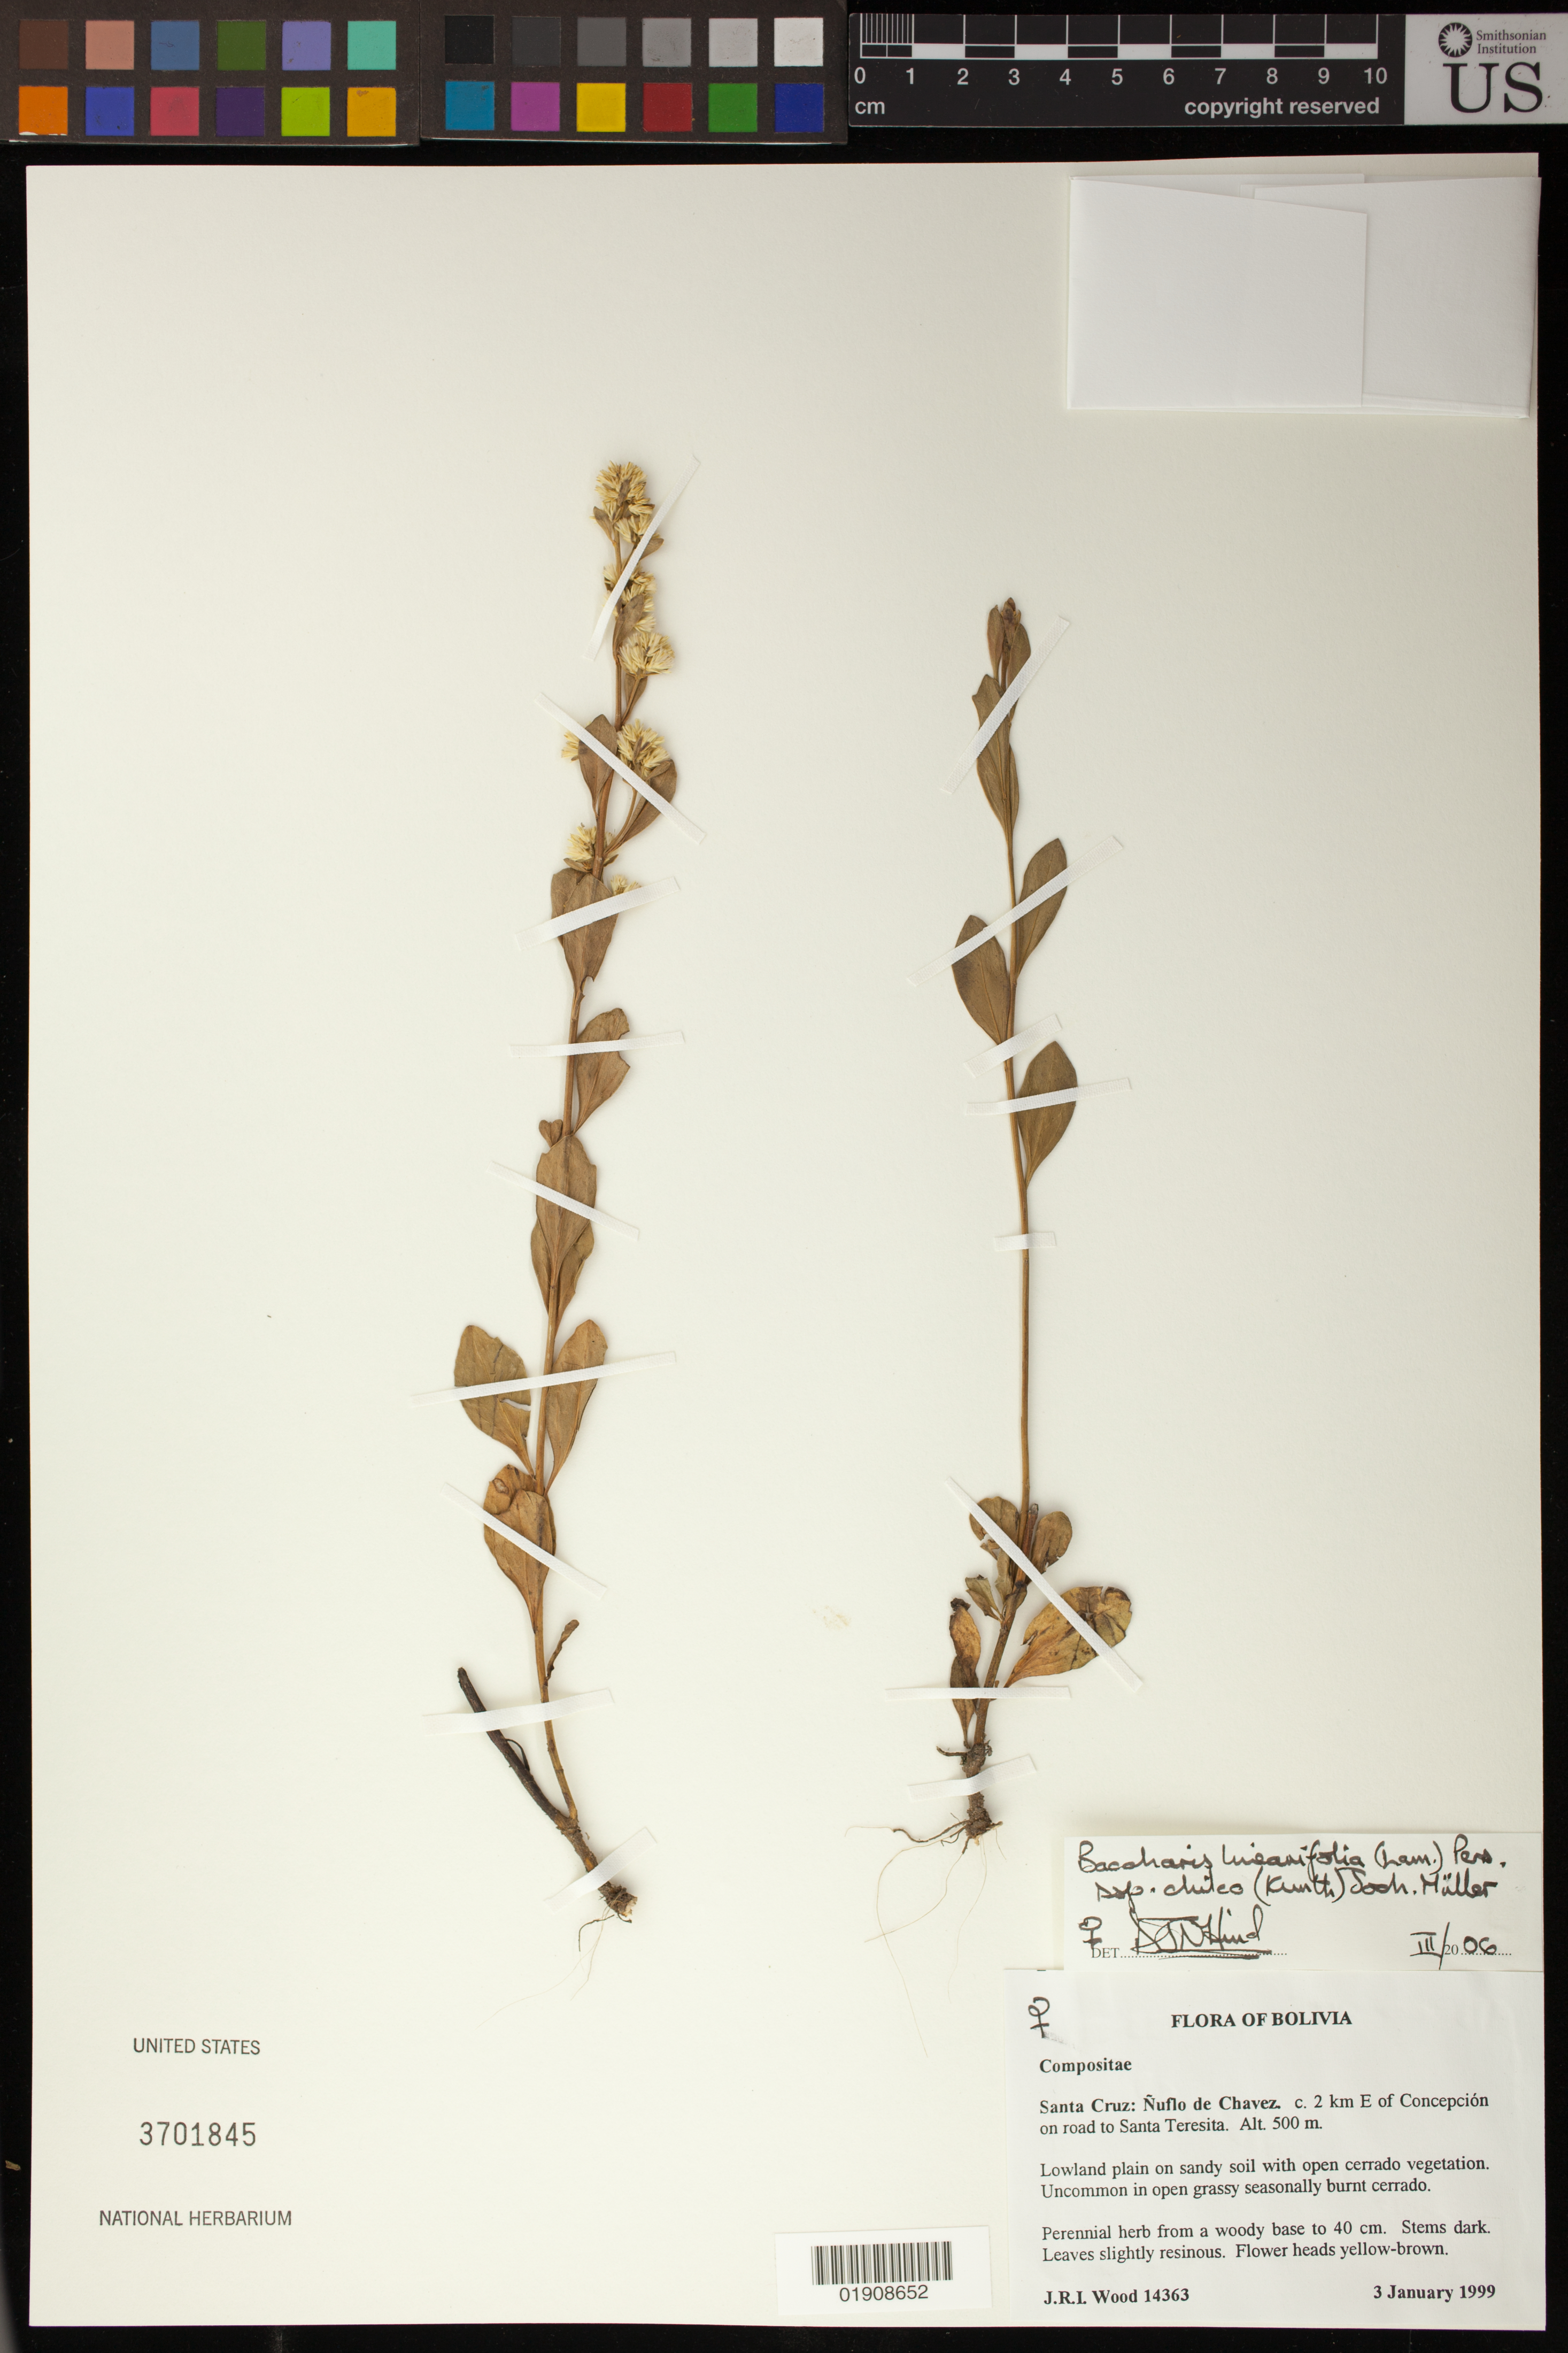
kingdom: Plantae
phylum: Tracheophyta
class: Magnoliopsida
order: Asterales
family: Asteraceae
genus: Baccharis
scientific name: Baccharis linearifolia subsp. chilco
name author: Pers.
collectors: J. R. I. Wood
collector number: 14363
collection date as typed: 3 January 1999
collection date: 1999-01-03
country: Bolivia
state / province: Santa Cruz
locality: Nuflo de Chavez. ca. 2 km E of Concepcion on road to Santa Teresita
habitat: Lowland plain on sandy soil with open cerrado vegetation; uncommon in open grassy seasonally burnt cerrado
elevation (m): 500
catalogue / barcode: US 3701845